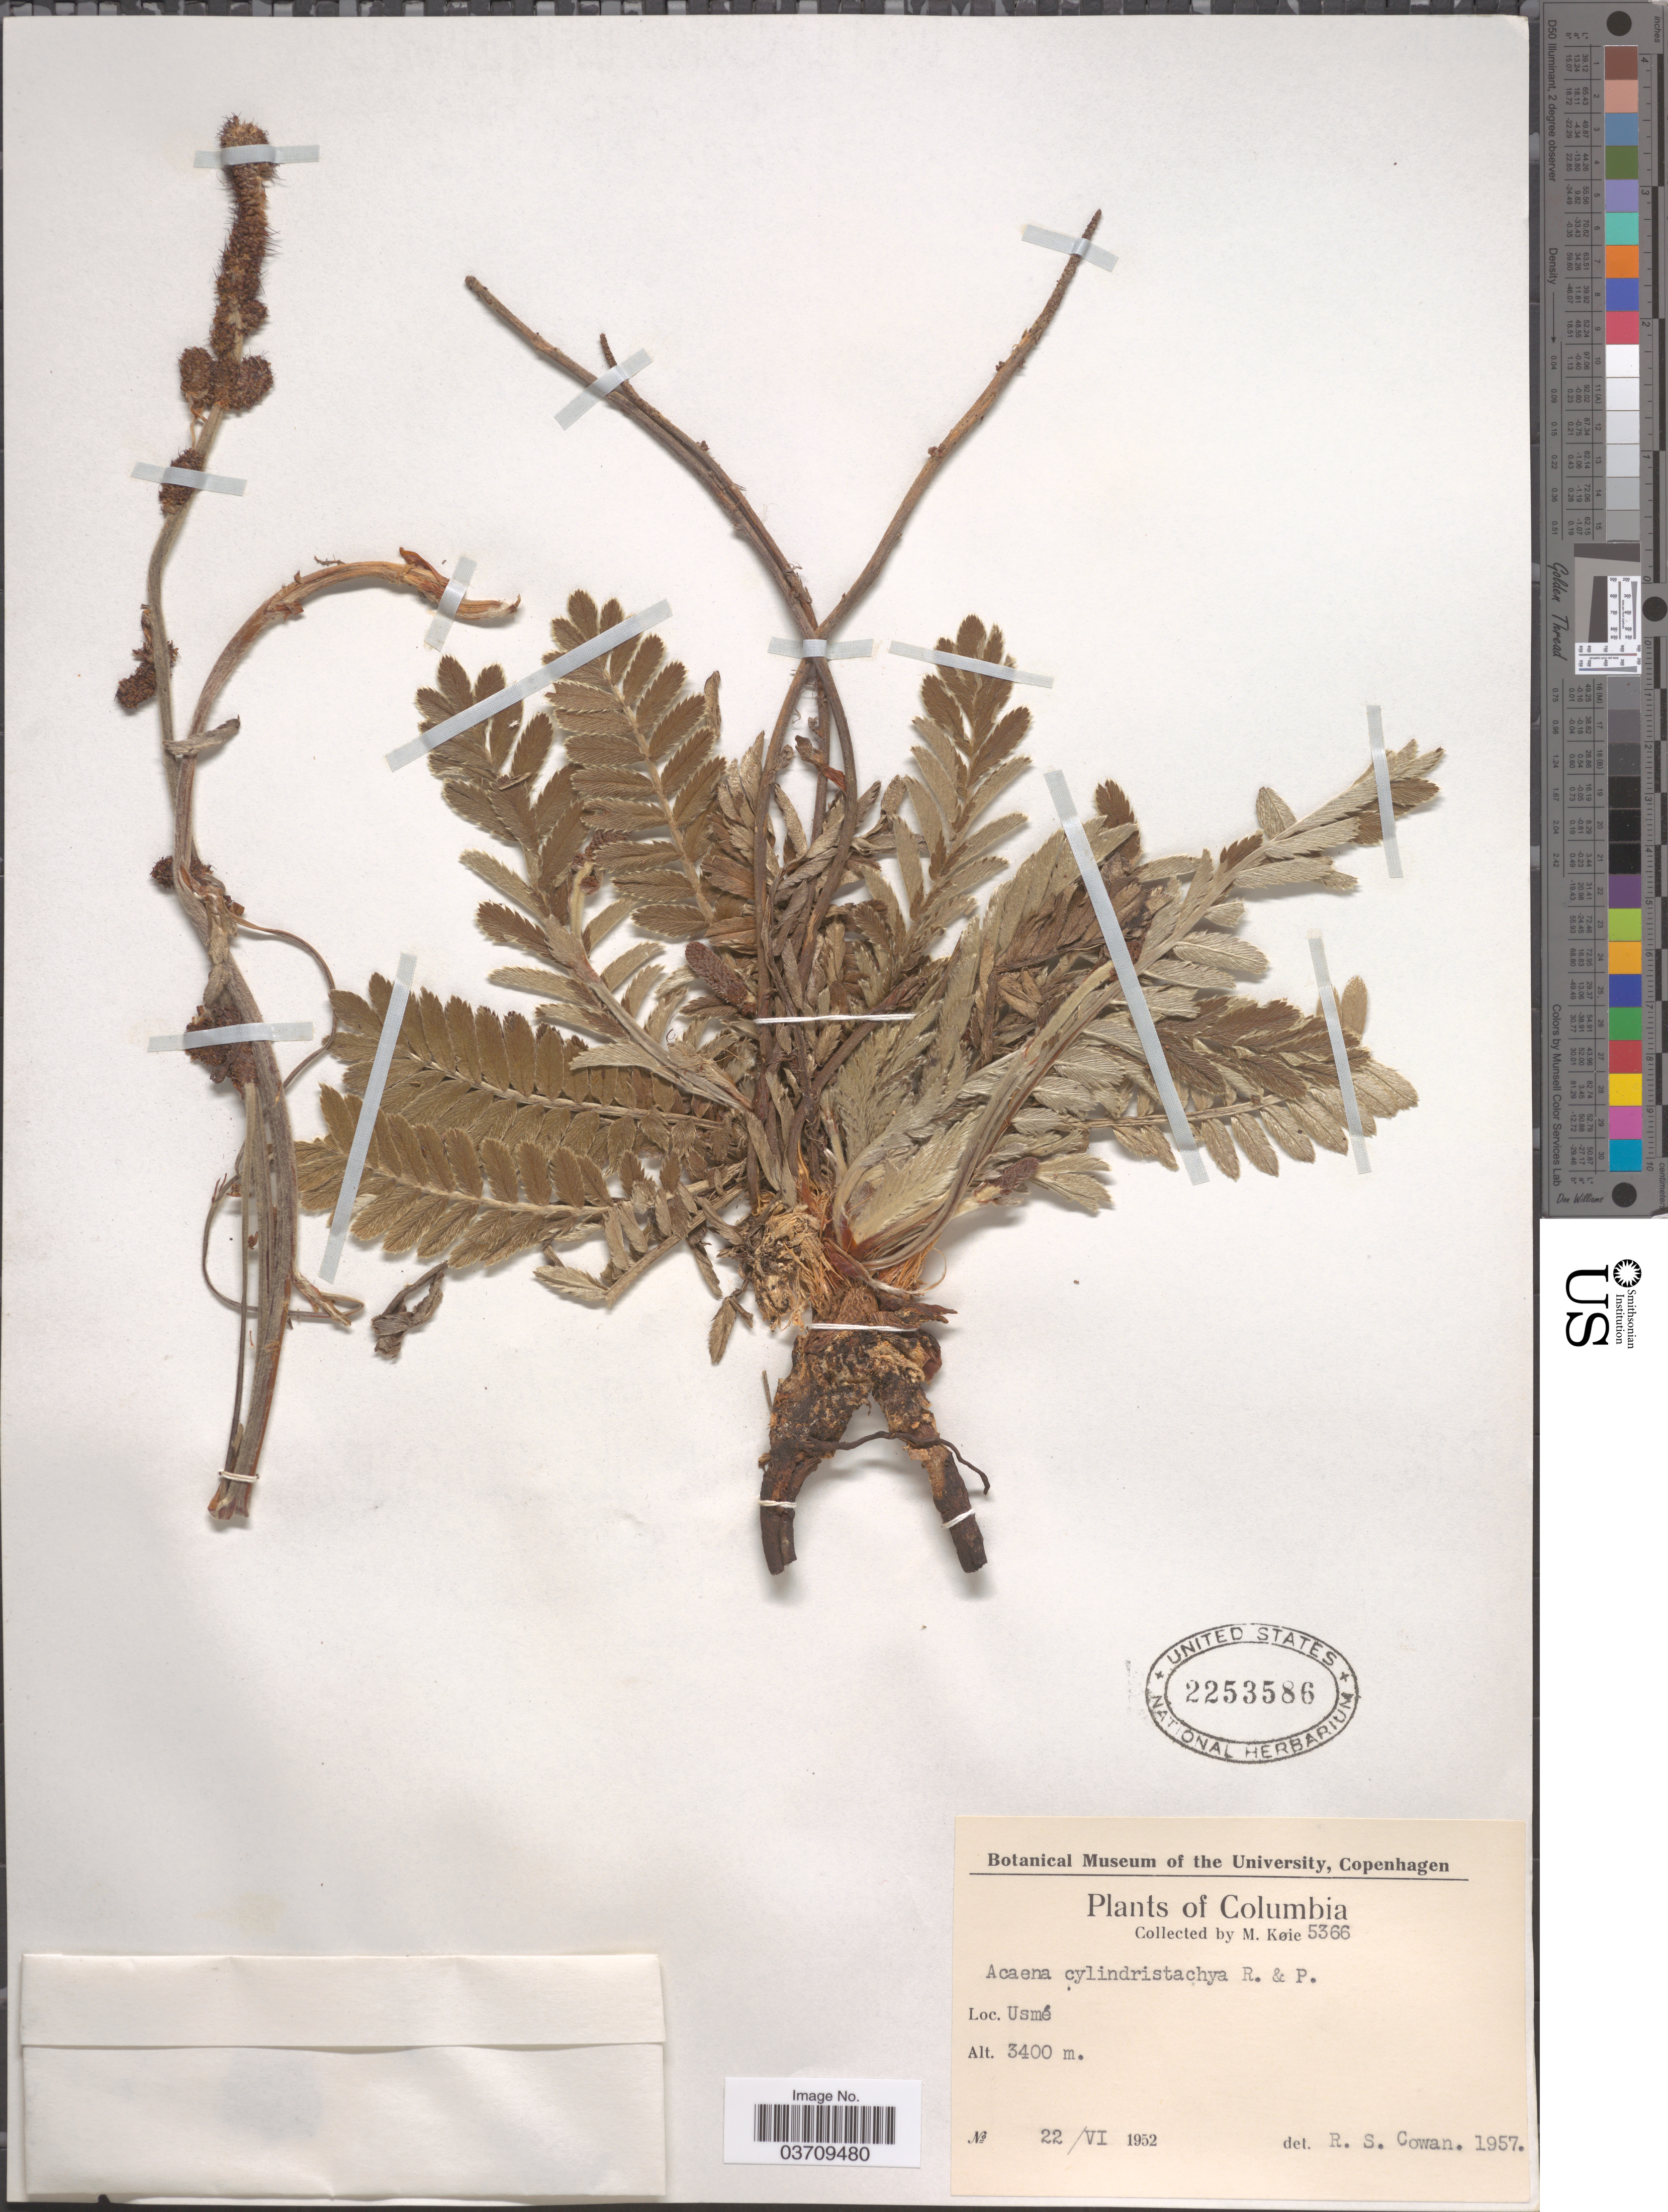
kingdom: Plantae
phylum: Tracheophyta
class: Magnoliopsida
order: Rosales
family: Rosaceae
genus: Acaena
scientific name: Acaena cylindristachya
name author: Ruiz & Pav.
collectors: M. Köie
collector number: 5366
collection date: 1952-06-22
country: Colombia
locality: Usmé.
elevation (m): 3400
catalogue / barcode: US 2253586